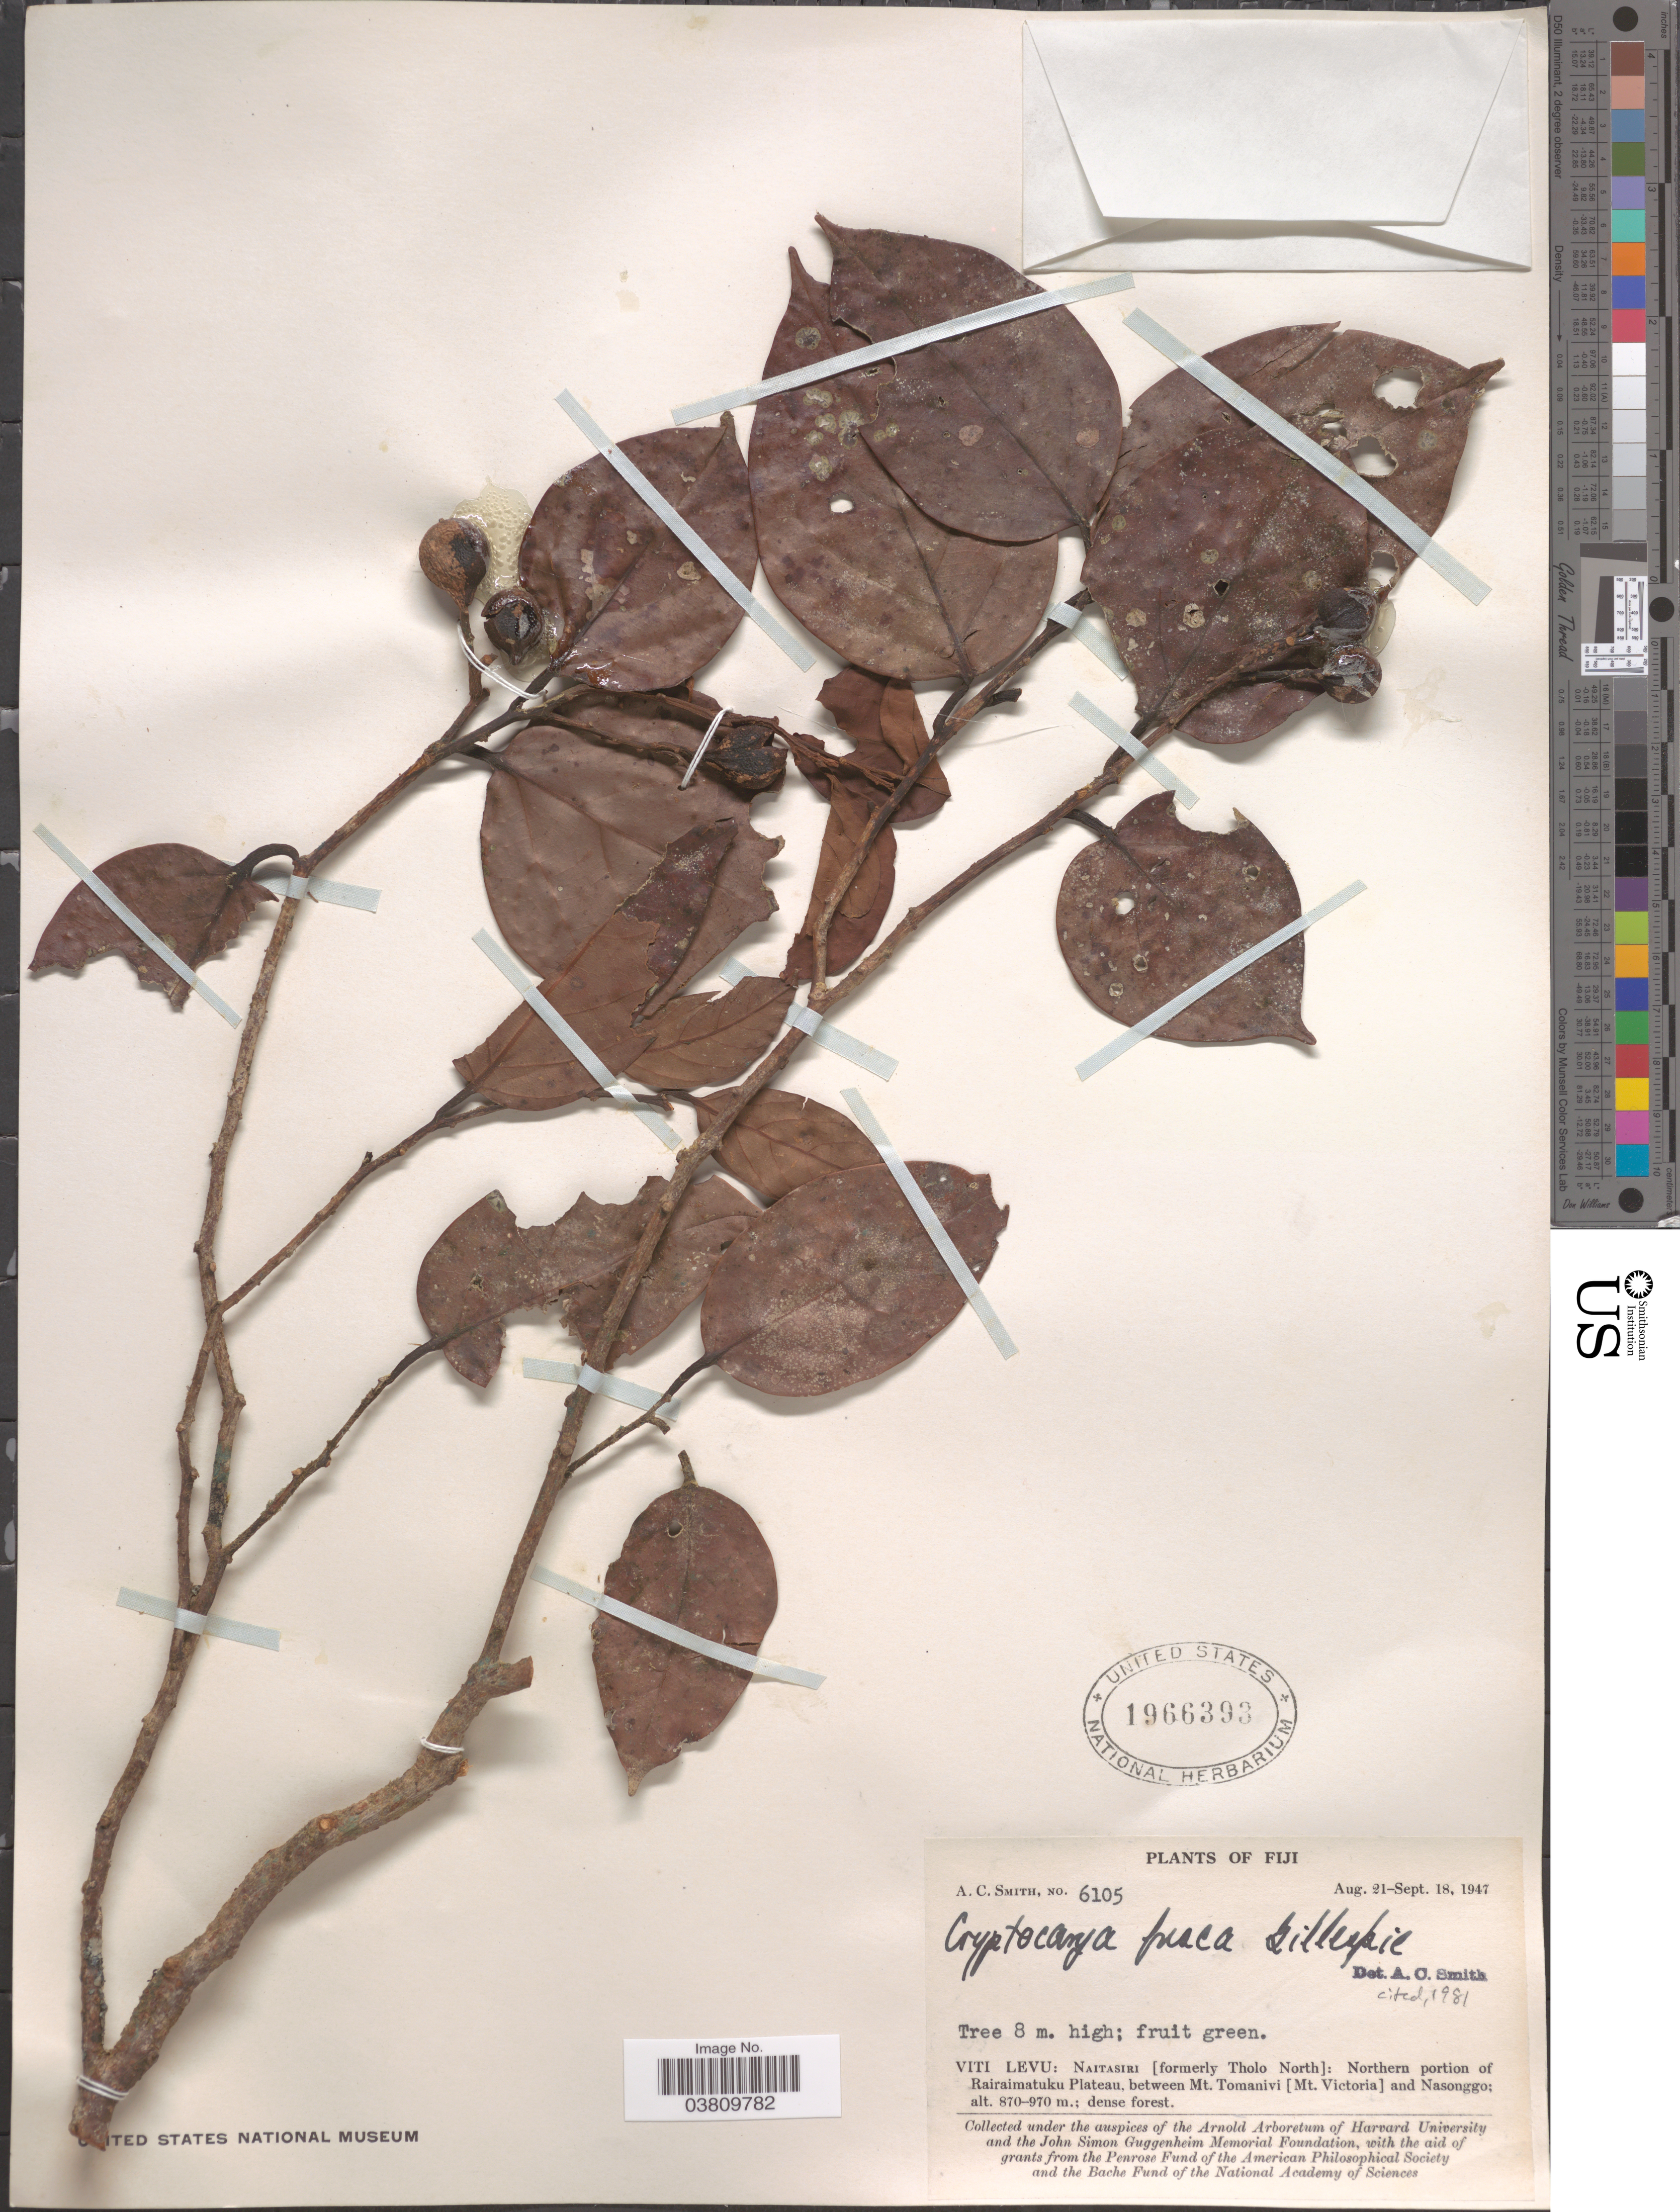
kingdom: Plantae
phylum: Tracheophyta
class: Magnoliopsida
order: Laurales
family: Lauraceae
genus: Cryptocarya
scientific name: Cryptocarya fusca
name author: Gillespie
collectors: A. C. Smith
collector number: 6105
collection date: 1947-08-21/1947-09-18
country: Fiji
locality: Viti Levu: Naitasiri [ formerly Tholo North]: Northern portion of Rairaimatuku Plateau, between Mt. Tomanivi [Mt. Victoria] and Nasonggo.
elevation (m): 870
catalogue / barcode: US 1966393